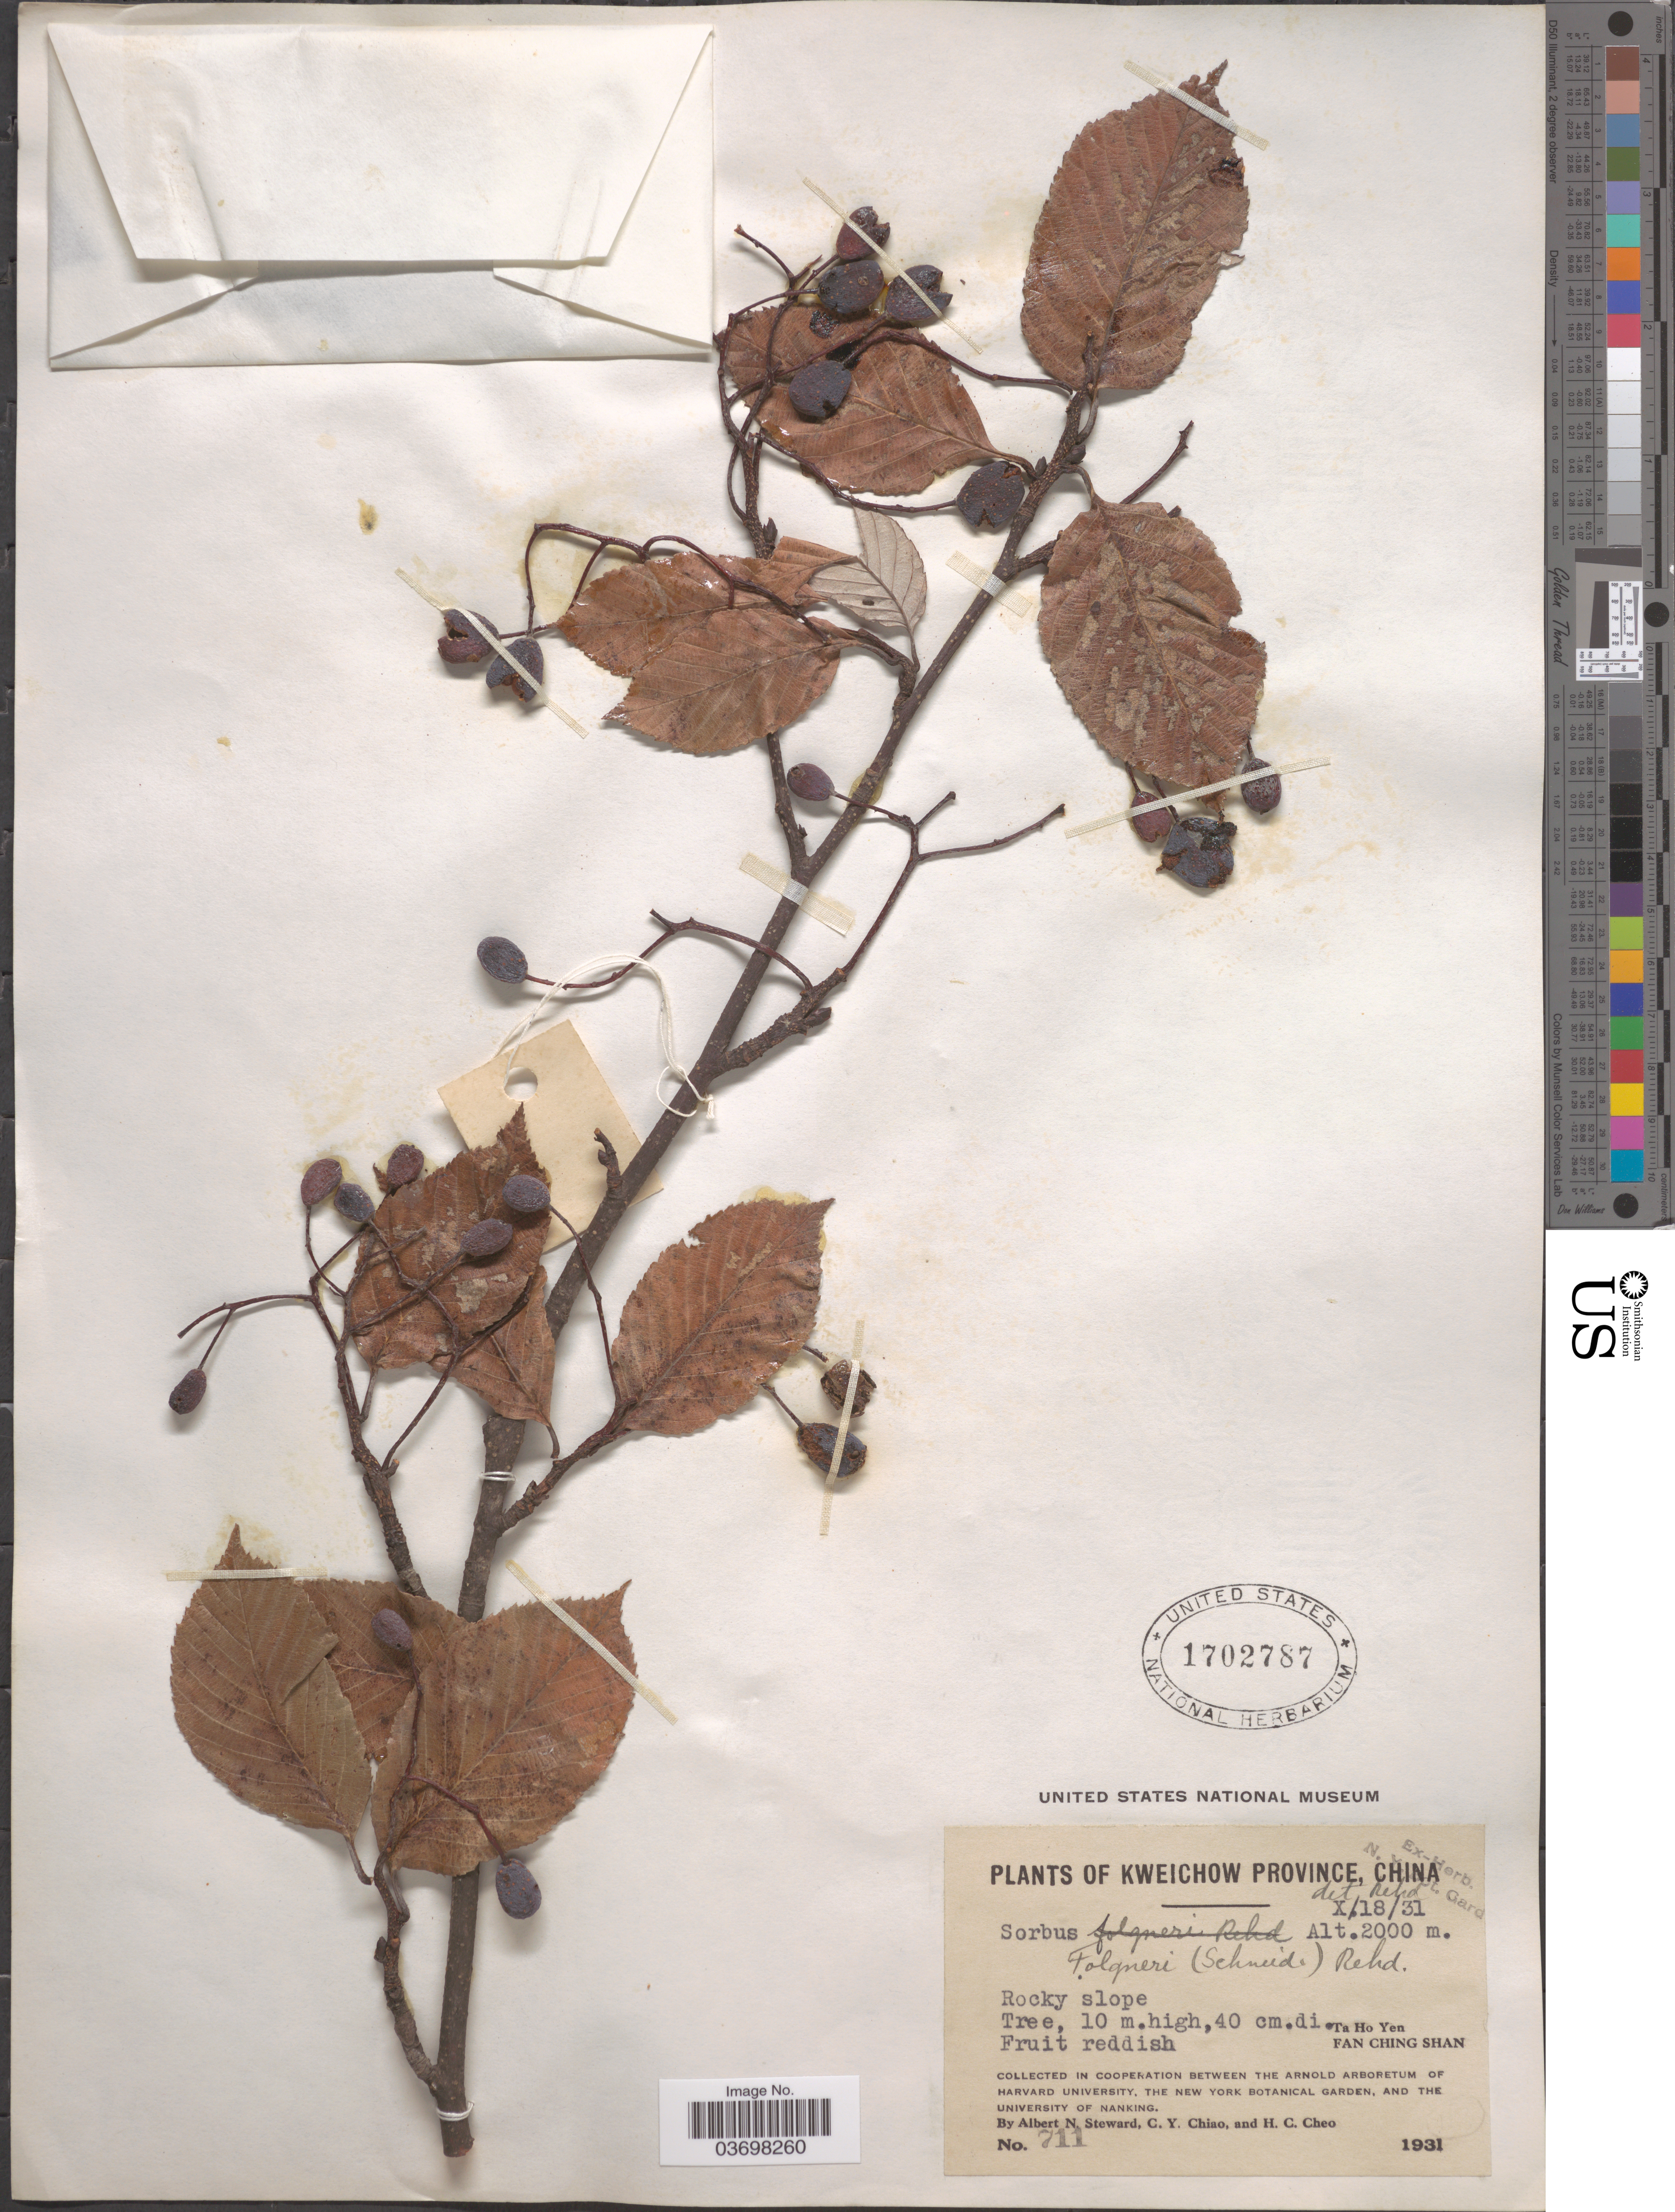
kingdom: Plantae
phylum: Tracheophyta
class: Magnoliopsida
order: Rosales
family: Rosaceae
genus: Sorbus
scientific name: Sorbus folgneri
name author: (C.K. Schneid.) Rehder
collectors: A. N. Steward, C. Y. Chiao & H. Cheo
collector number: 711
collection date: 1931-10-18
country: China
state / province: Guizhou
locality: Kweichow Province. Ta Ho Yen. Fan Ching Shan.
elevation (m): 2000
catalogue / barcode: US 1702787